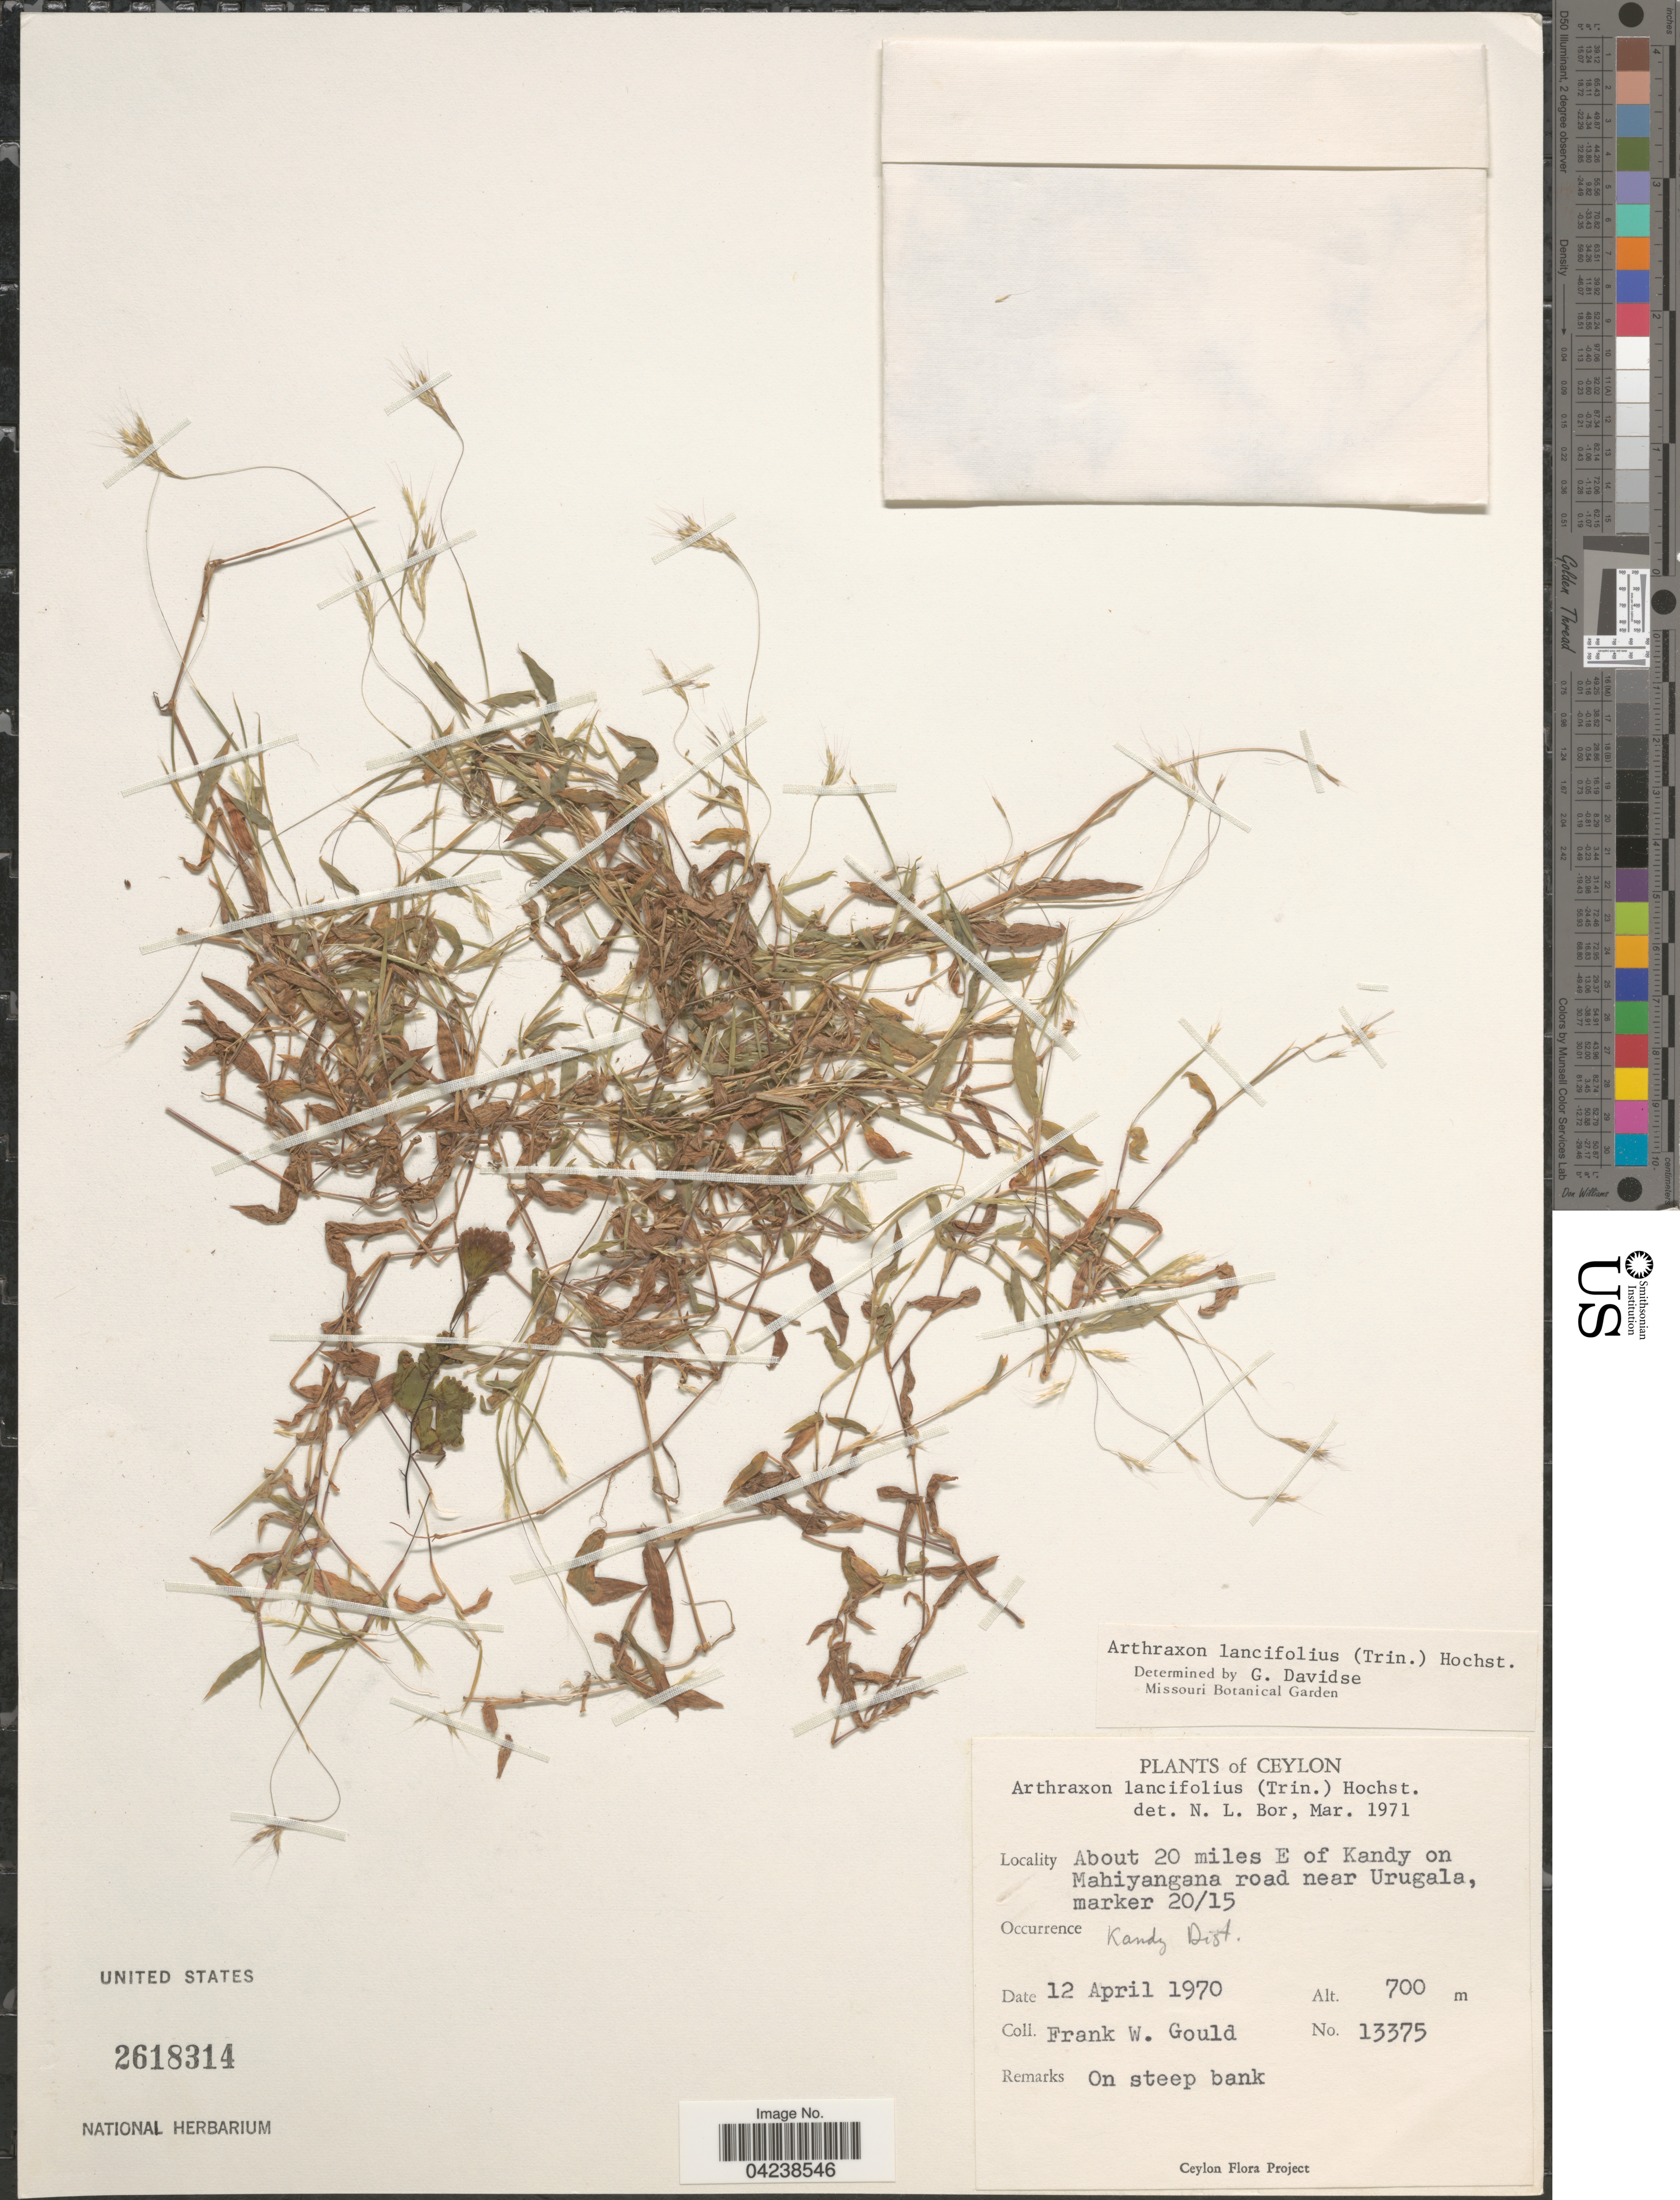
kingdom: Plantae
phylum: Tracheophyta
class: Liliopsida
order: Poales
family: Poaceae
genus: Arthraxon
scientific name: Arthraxon lancifolius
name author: (Trin.) Hochst.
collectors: F. W. Gould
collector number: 13375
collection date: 1970-04-12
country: Sri Lanka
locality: Ceylon. About 20 miles E of Kandy on Mahiyangana road near Urugala, marker 20/15. Kandy Dist.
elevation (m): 700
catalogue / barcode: US 2618314